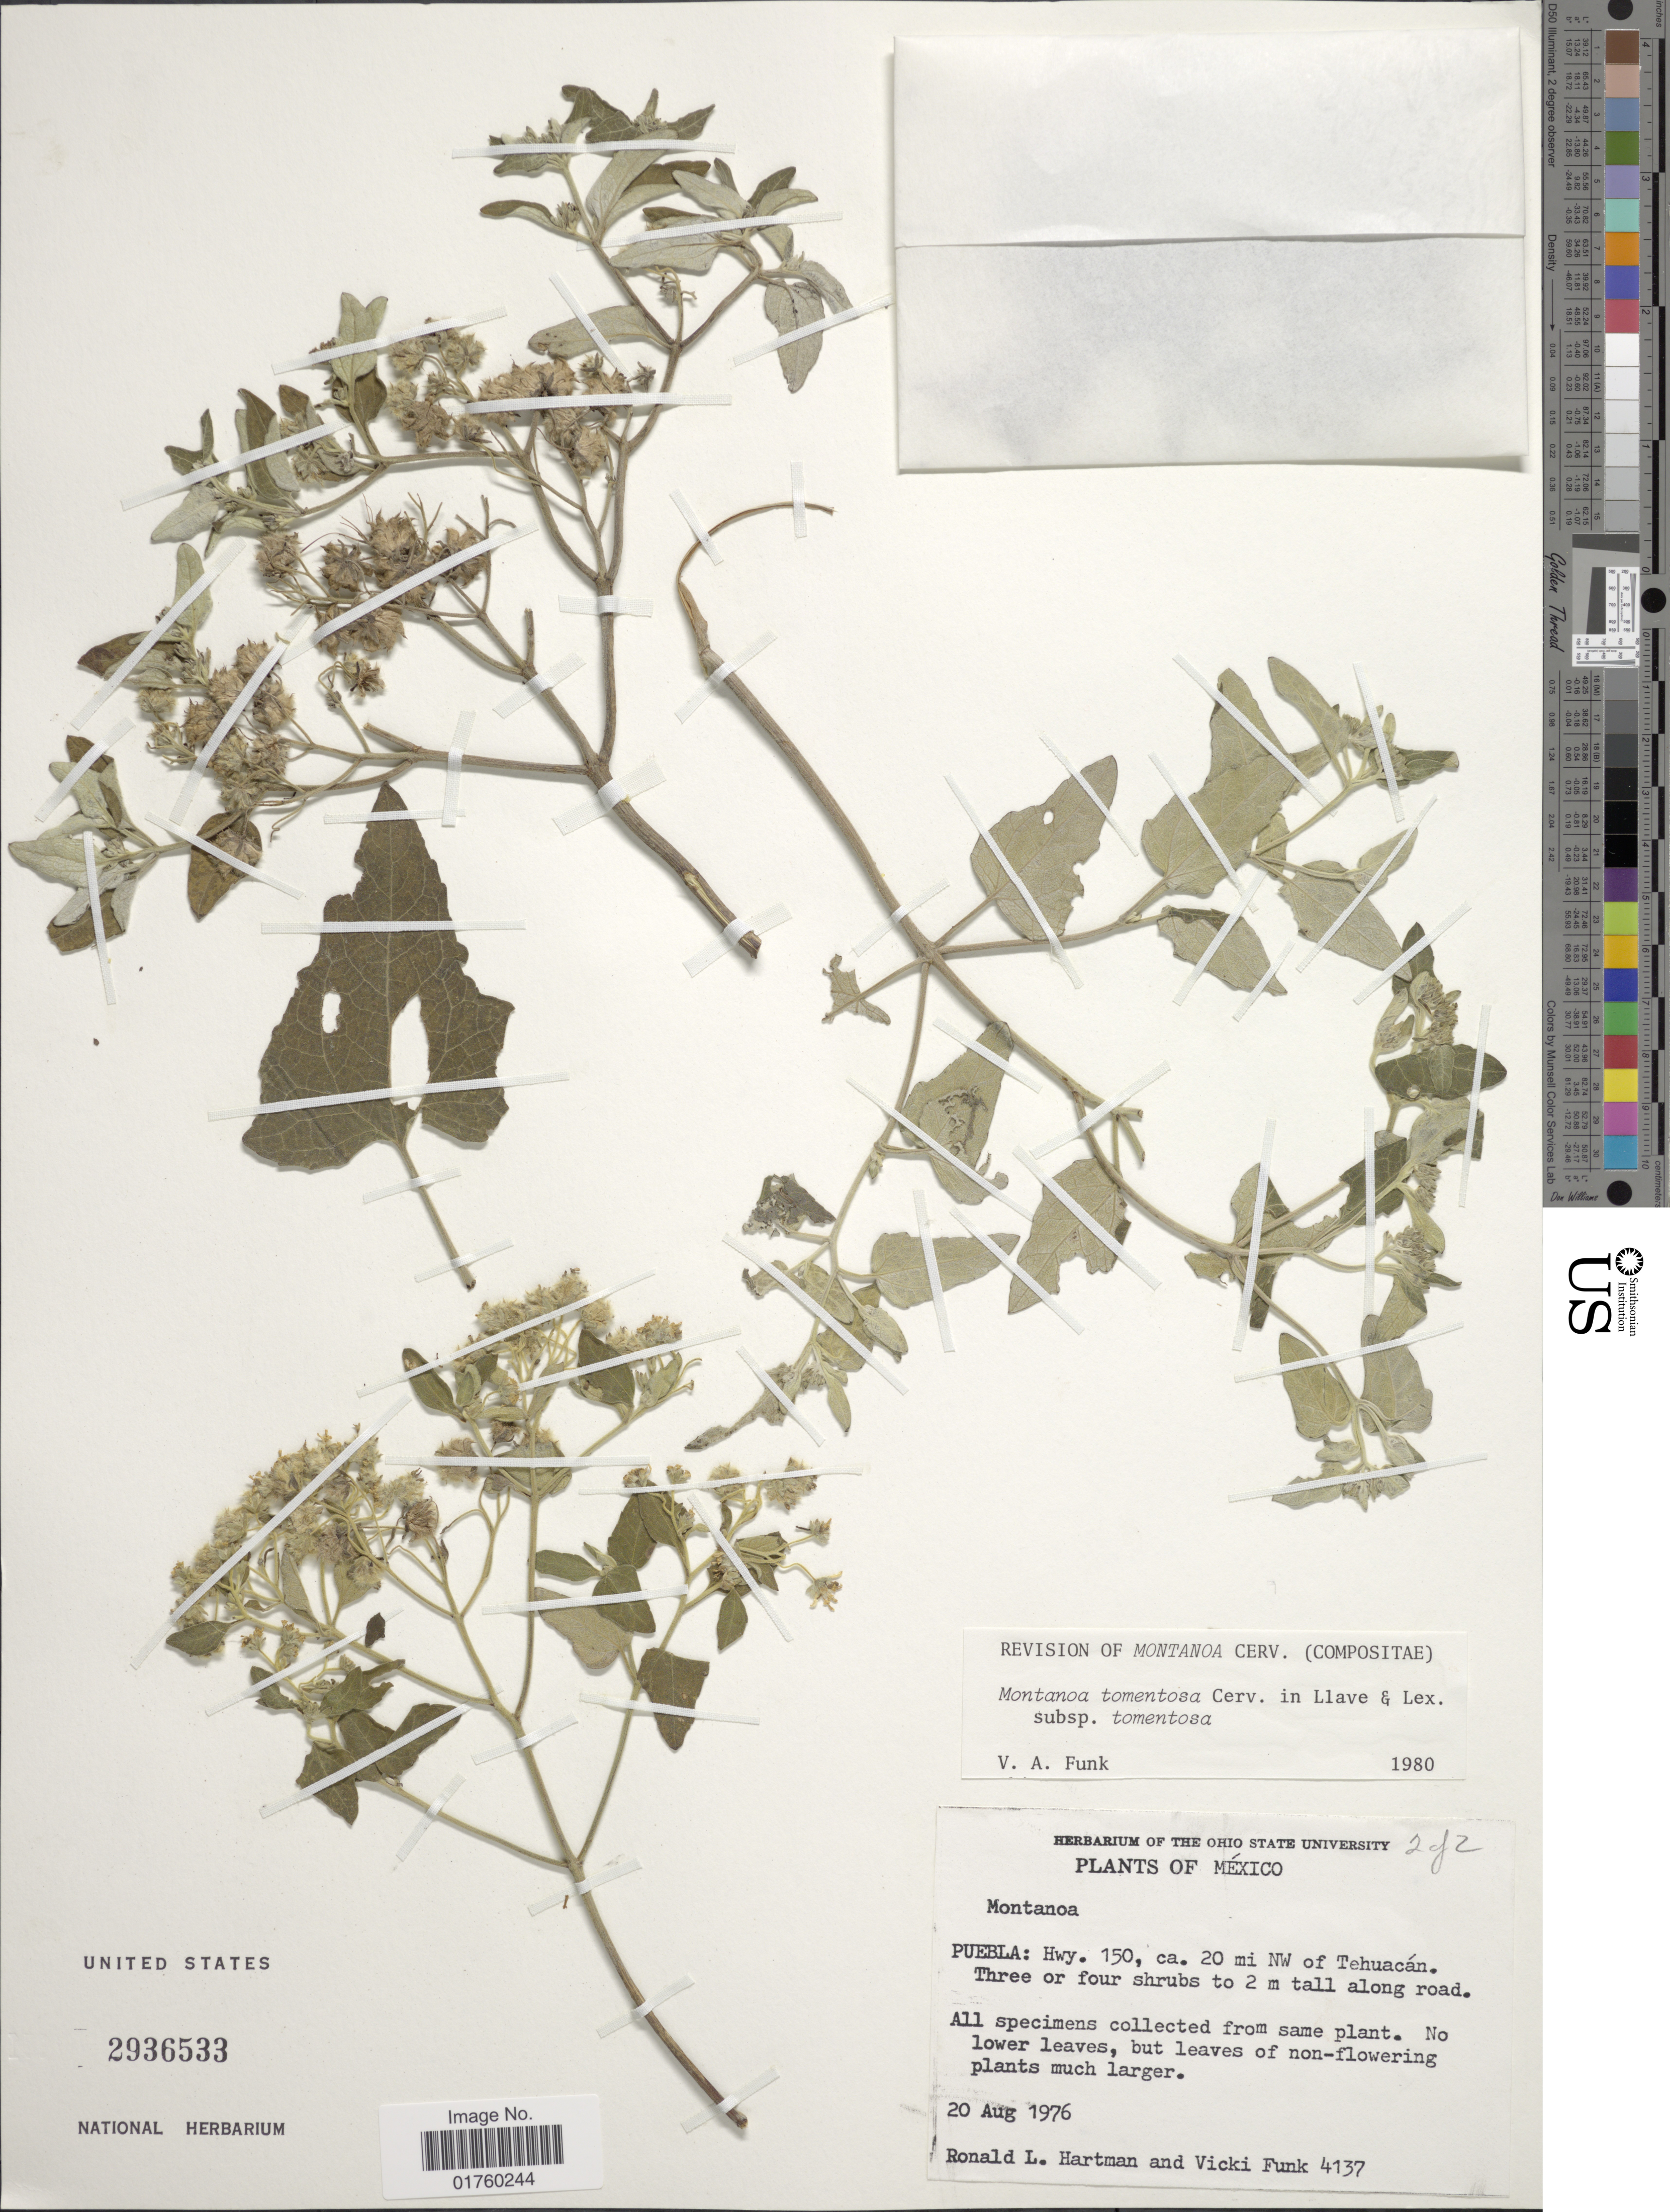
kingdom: Plantae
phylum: Tracheophyta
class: Magnoliopsida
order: Asterales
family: Asteraceae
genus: Montanoa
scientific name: Montanoa tomentosa subsp. tomentosa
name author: Cerv.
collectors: R. Hartman & V. Funk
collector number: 4237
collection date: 1976-08-20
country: Mexico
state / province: Puebla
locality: Hwy. 150, ca. 20 mi NW of Tehuacan, along road.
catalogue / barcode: US 2936533